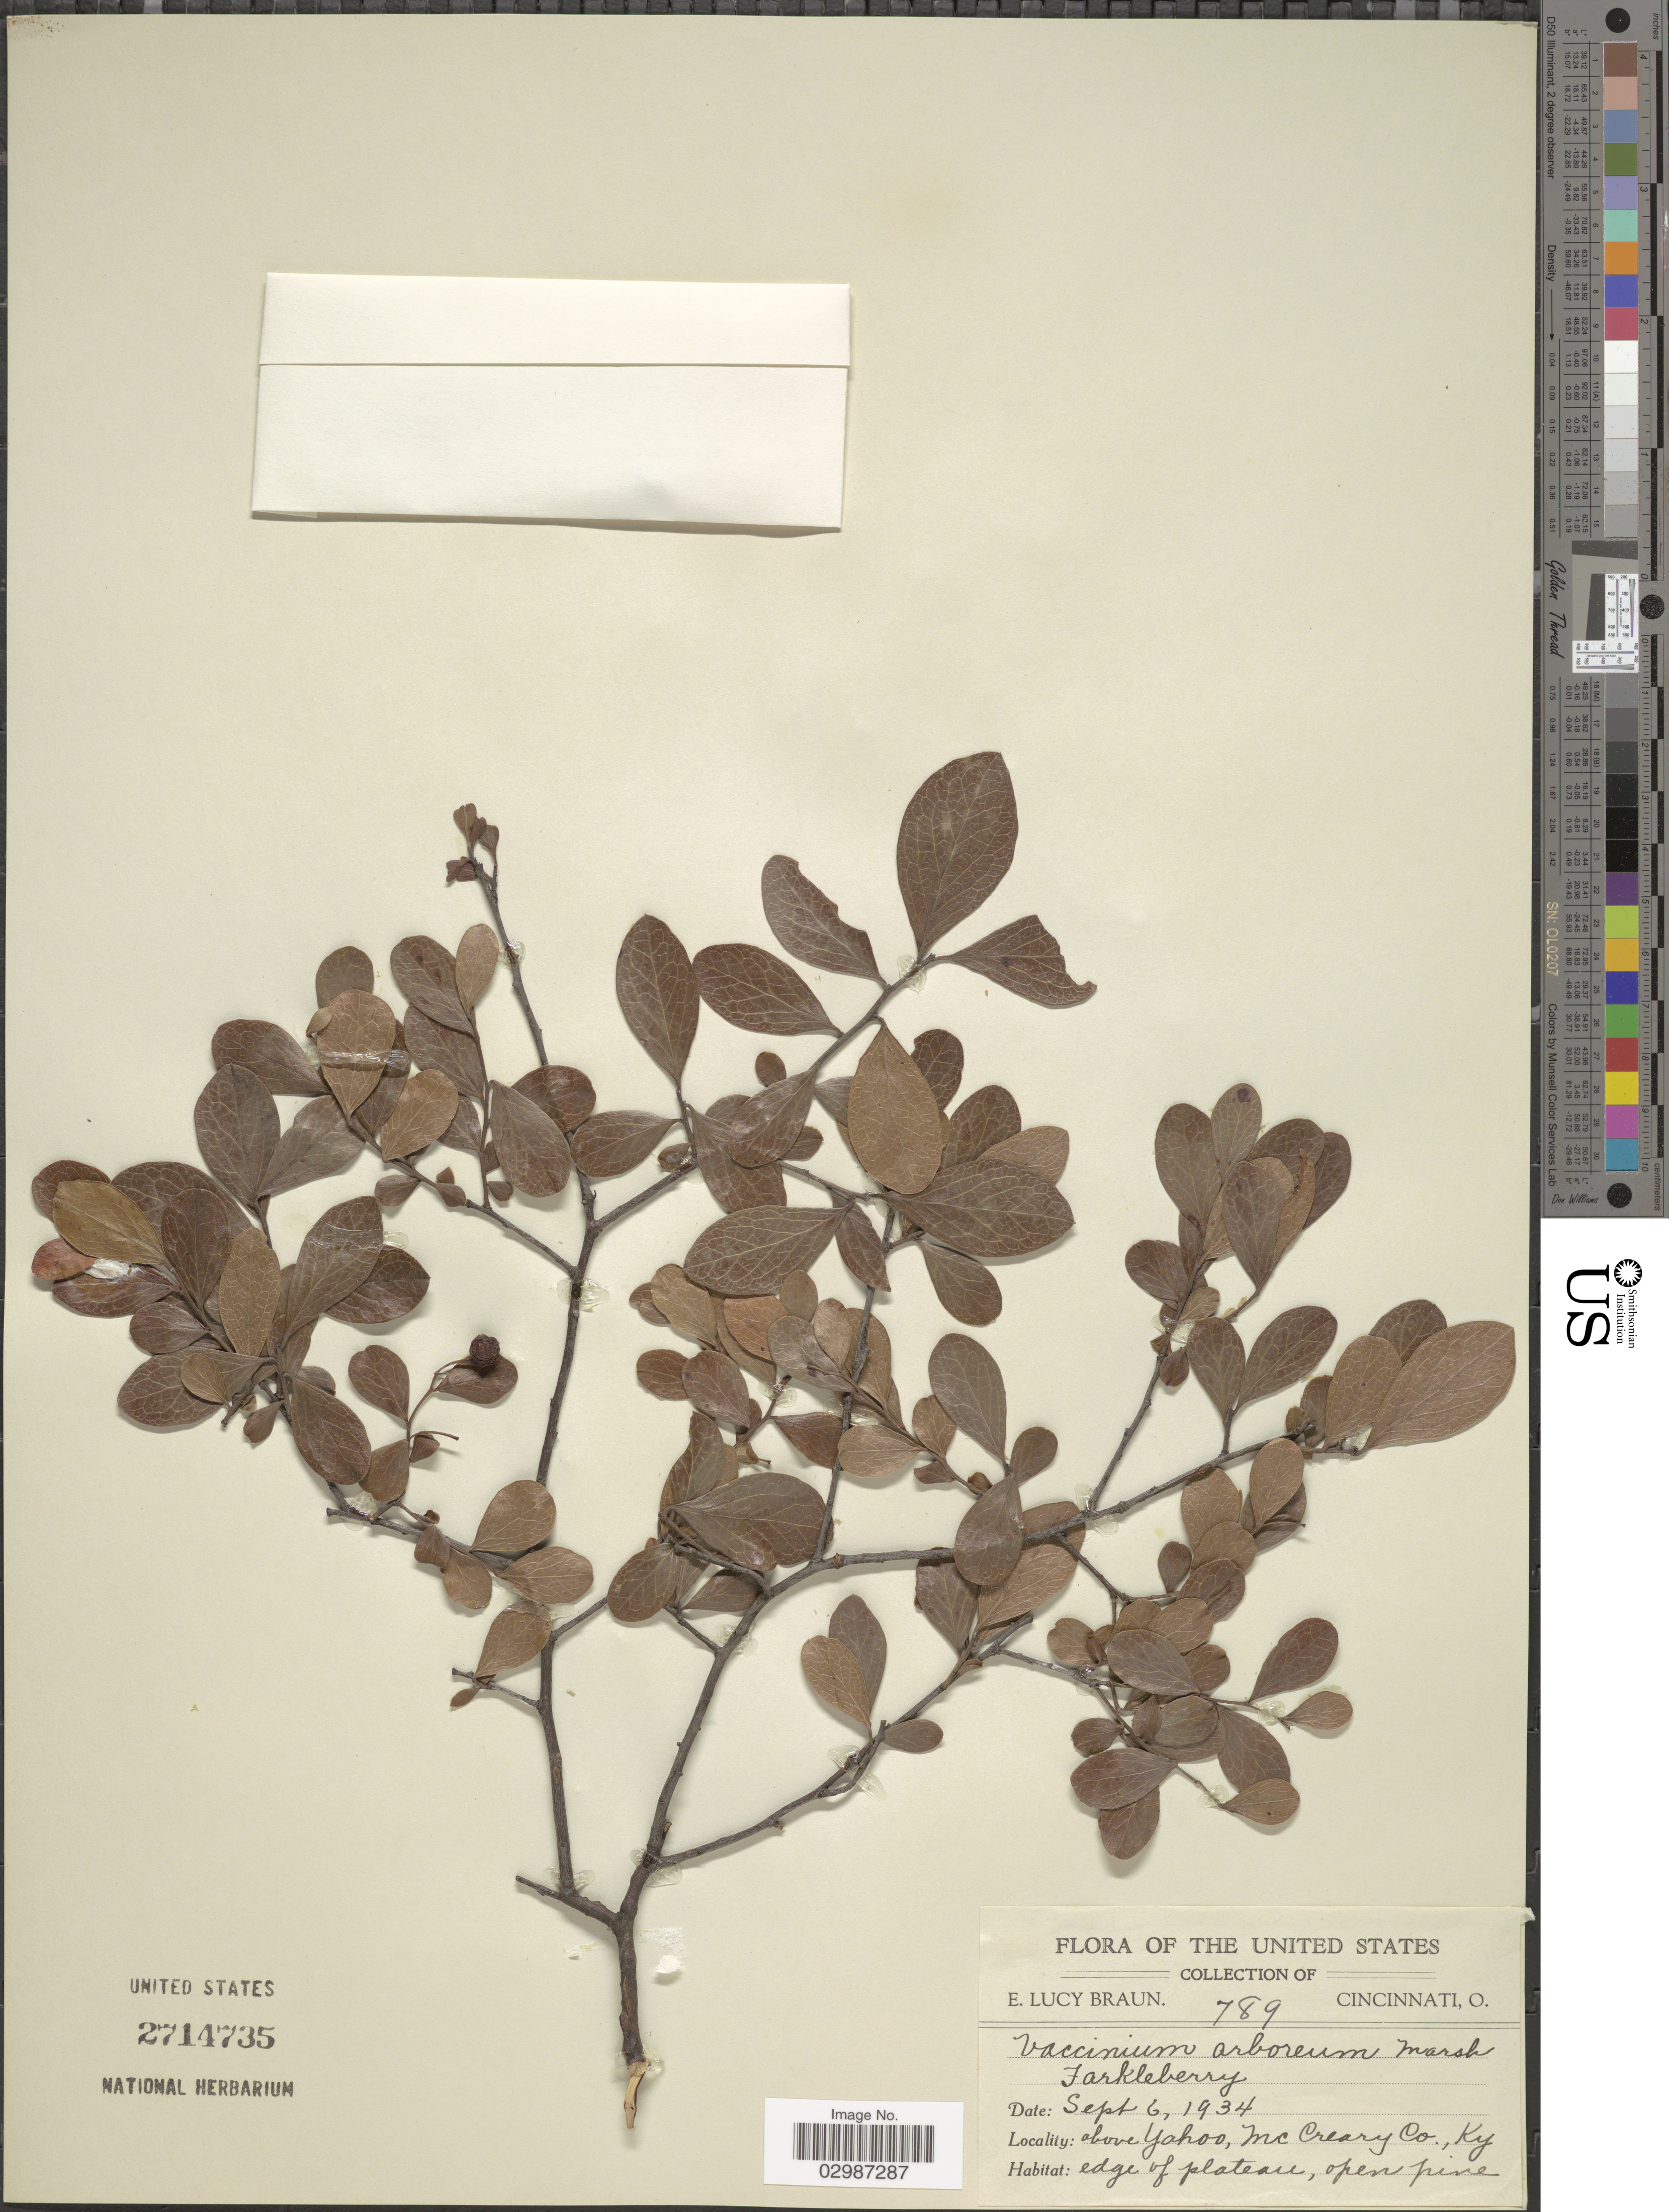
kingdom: Plantae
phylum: Tracheophyta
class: Magnoliopsida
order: Ericales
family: Ericaceae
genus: Vaccinium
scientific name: Vaccinium arboreum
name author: Marshall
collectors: E. L. Braun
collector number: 789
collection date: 1934-09-06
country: United States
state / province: Kentucky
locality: Above Yahoo, McCreary Co.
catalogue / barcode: US 2714735